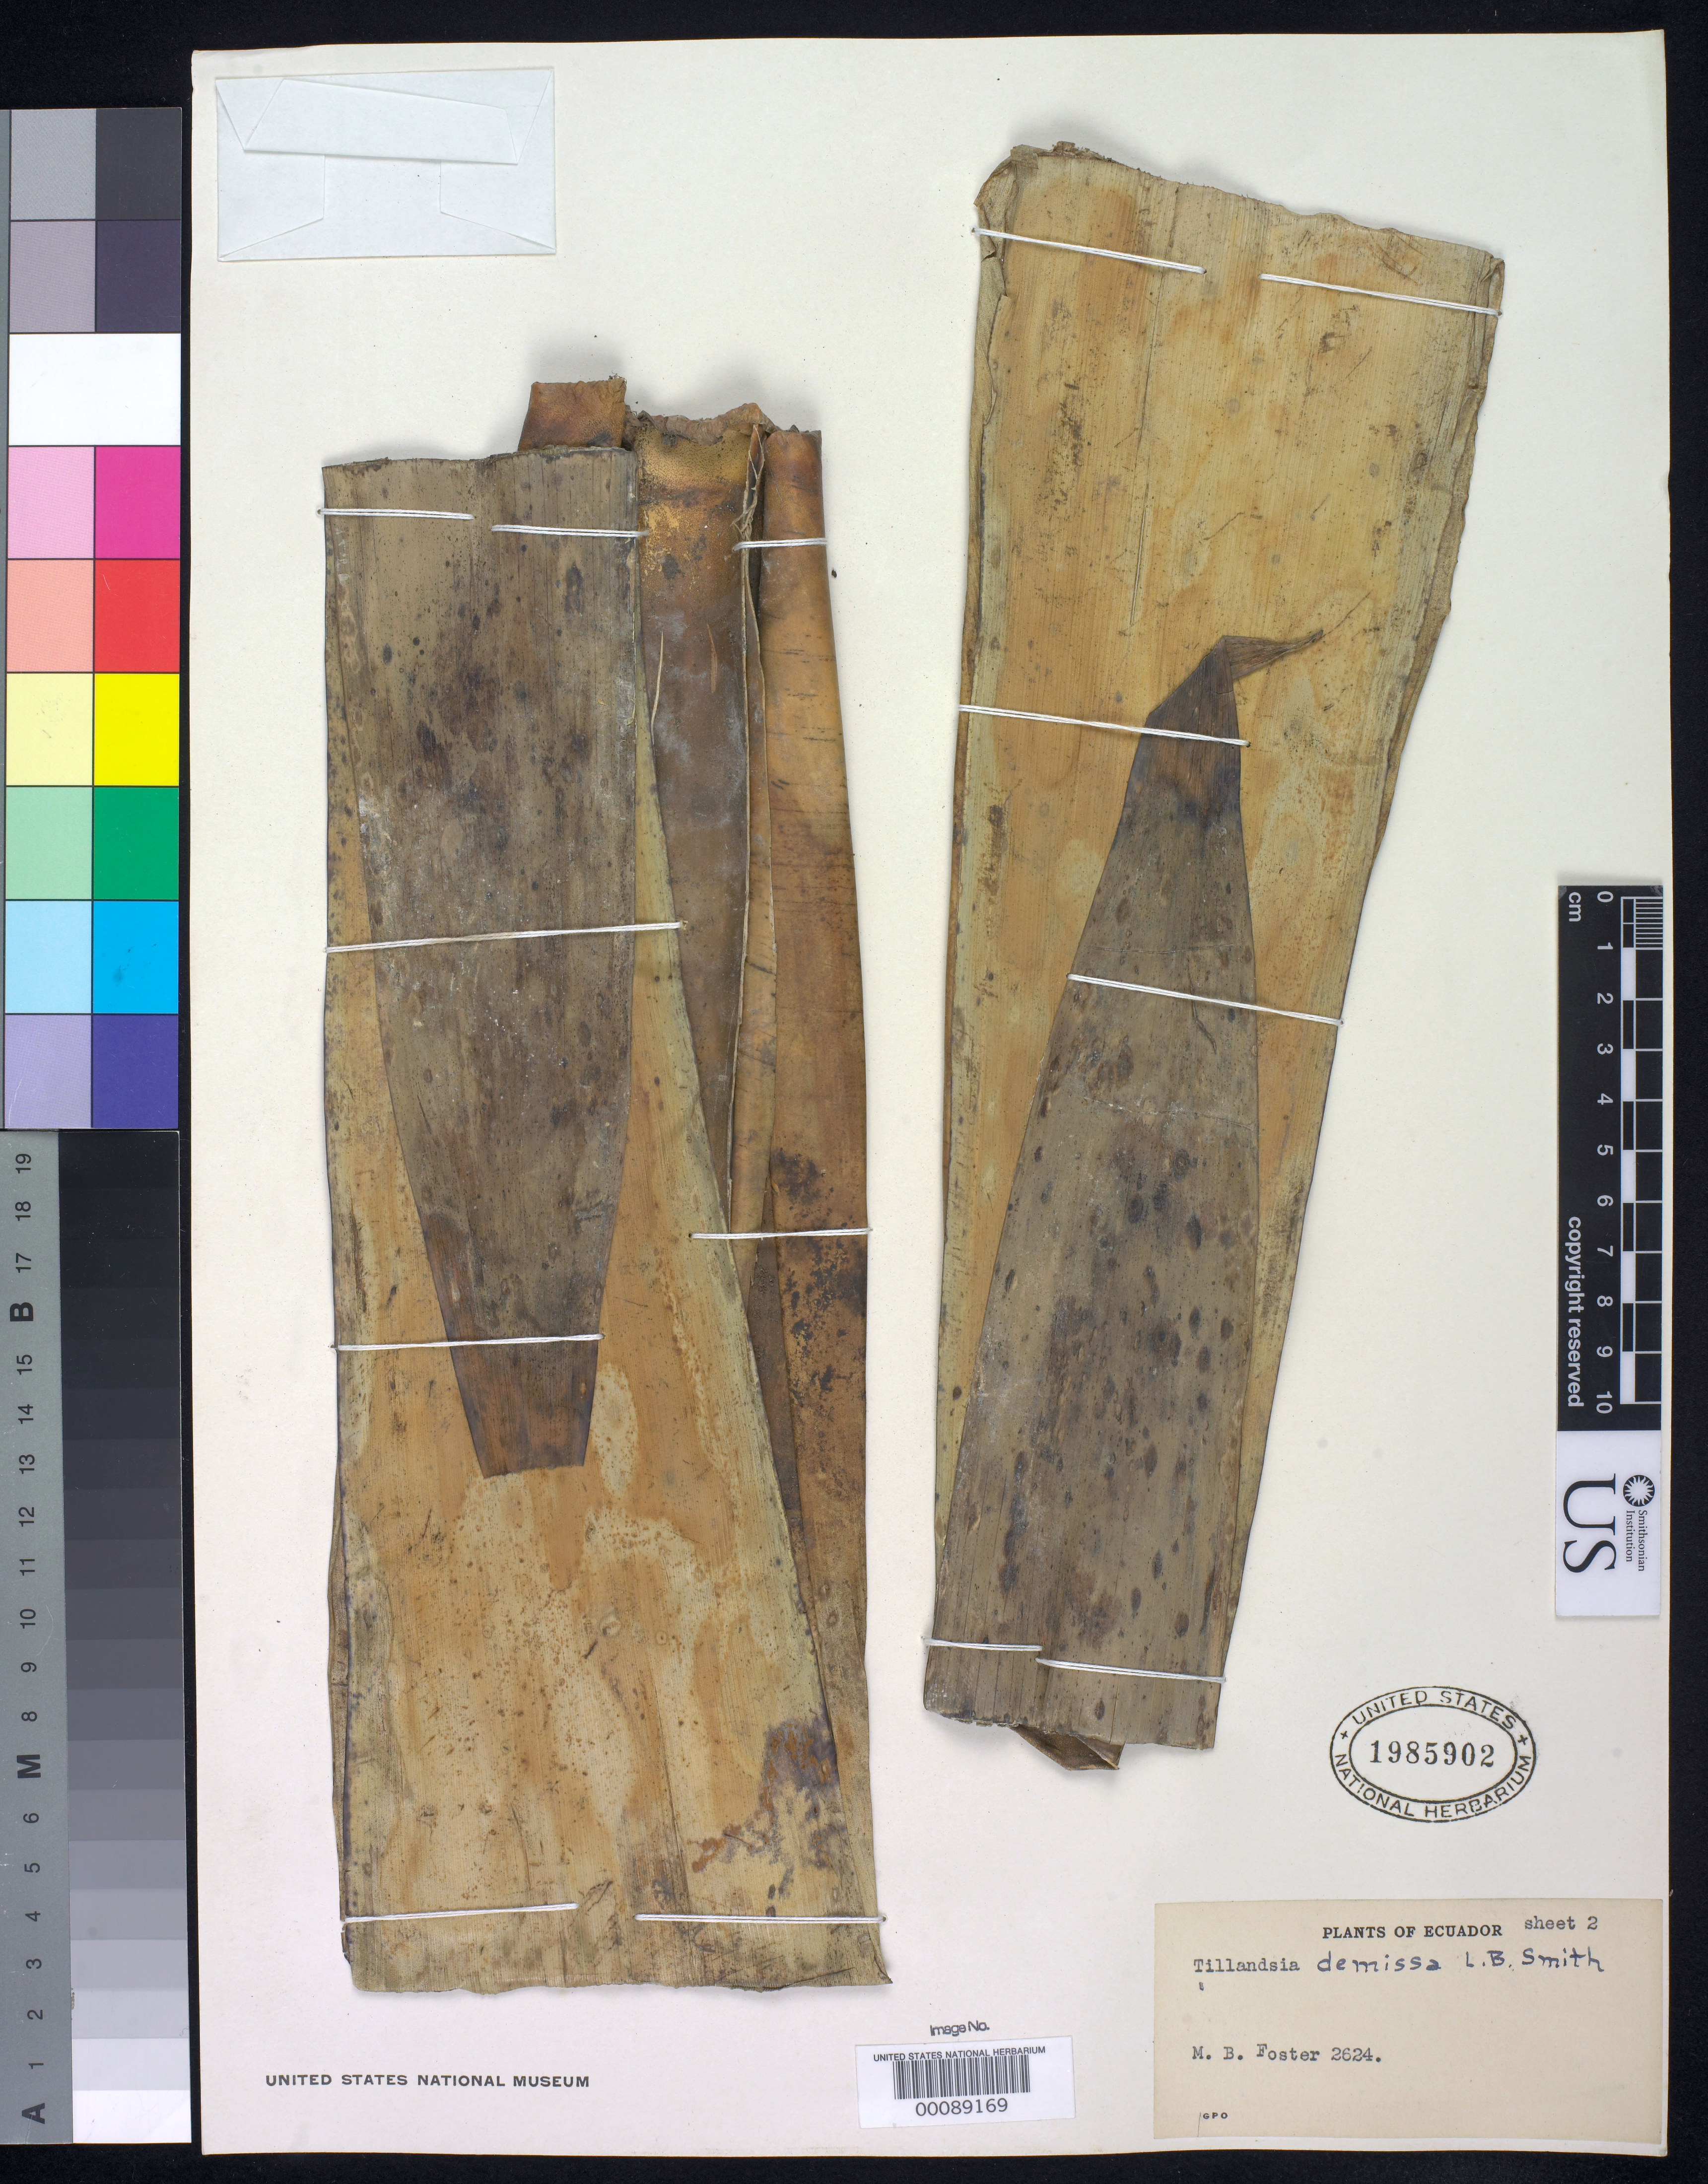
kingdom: Plantae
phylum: Tracheophyta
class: Liliopsida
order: Poales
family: Bromeliaceae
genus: Tillandsia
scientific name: Tillandsia demissa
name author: L.B. Sm.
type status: Holotype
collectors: M. B. Foster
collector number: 2624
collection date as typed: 04 Dec 1948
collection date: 1948-12-04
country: Ecuador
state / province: Loja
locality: Ona to Zaraguro, between km. 120 and km. 140.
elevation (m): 1829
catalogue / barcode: US 1985902